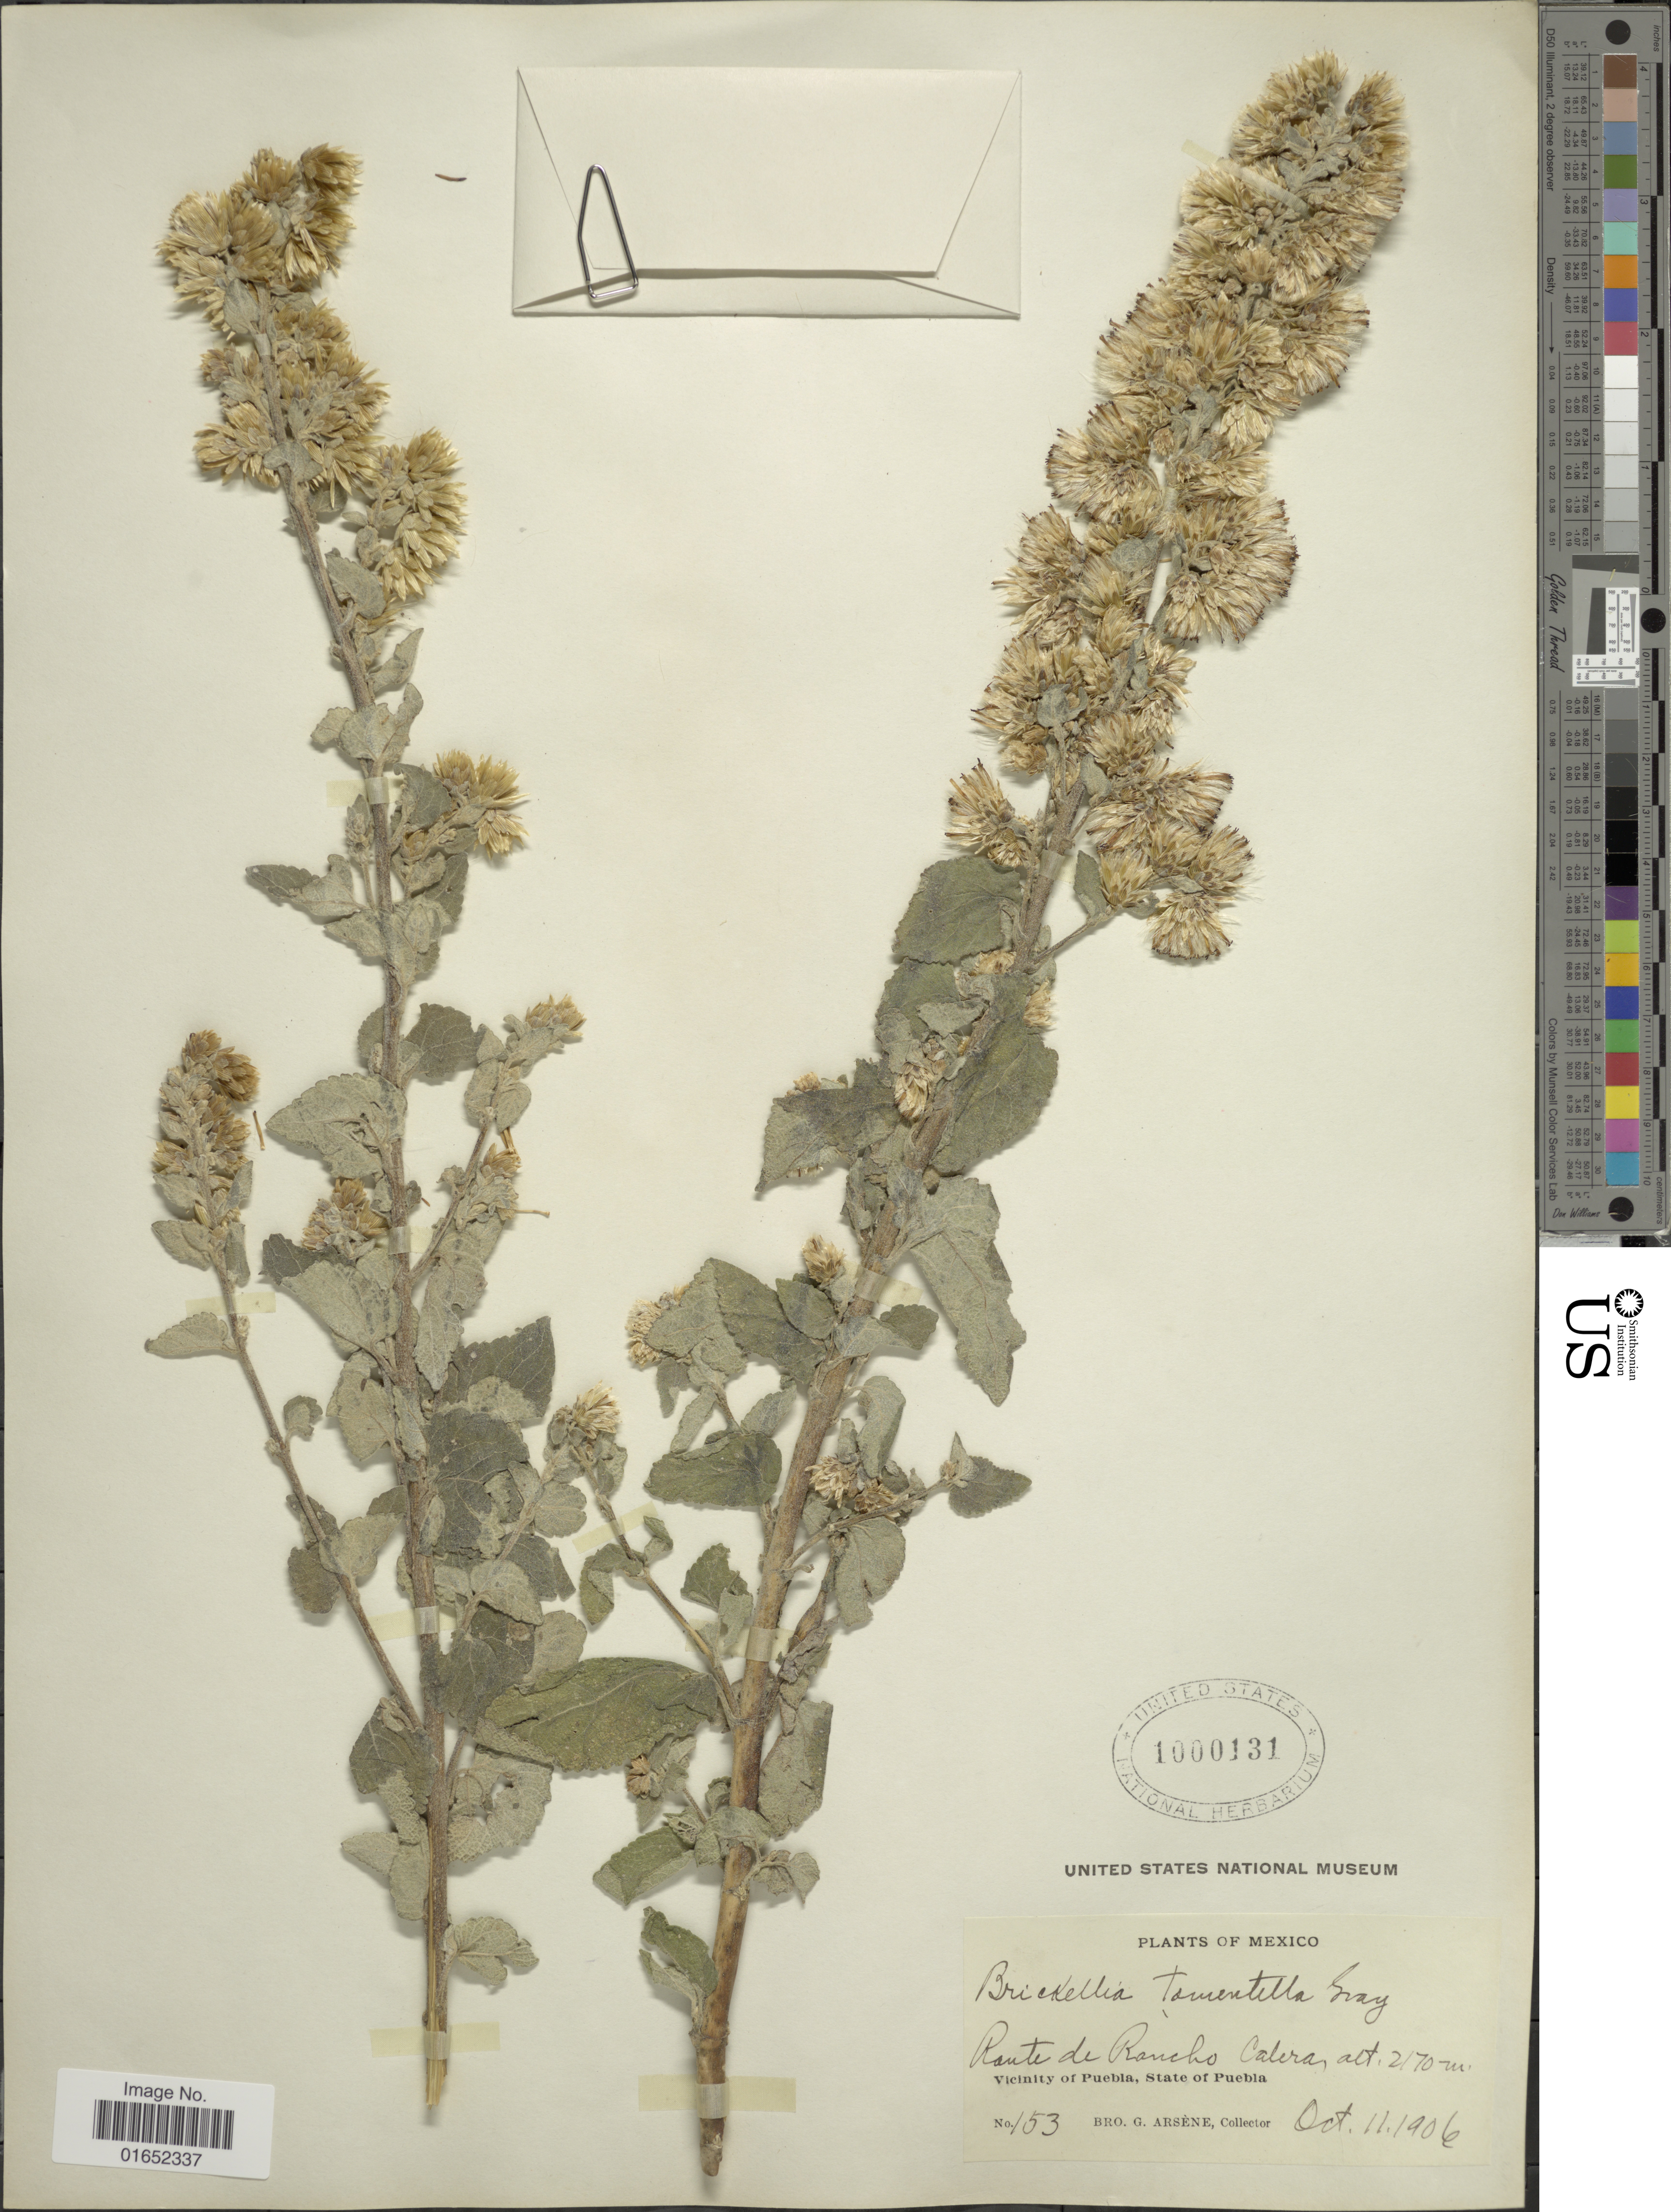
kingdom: Plantae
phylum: Tracheophyta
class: Magnoliopsida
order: Asterales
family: Asteraceae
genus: Brickellia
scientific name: Brickellia tomentella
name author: A. Gray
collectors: Bro. G. Arsène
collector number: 153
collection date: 1906-10-11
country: Mexico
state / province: Puebla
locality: Route de Rancho, Calera, Vicinity of Puebla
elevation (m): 2170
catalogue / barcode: US 1000131